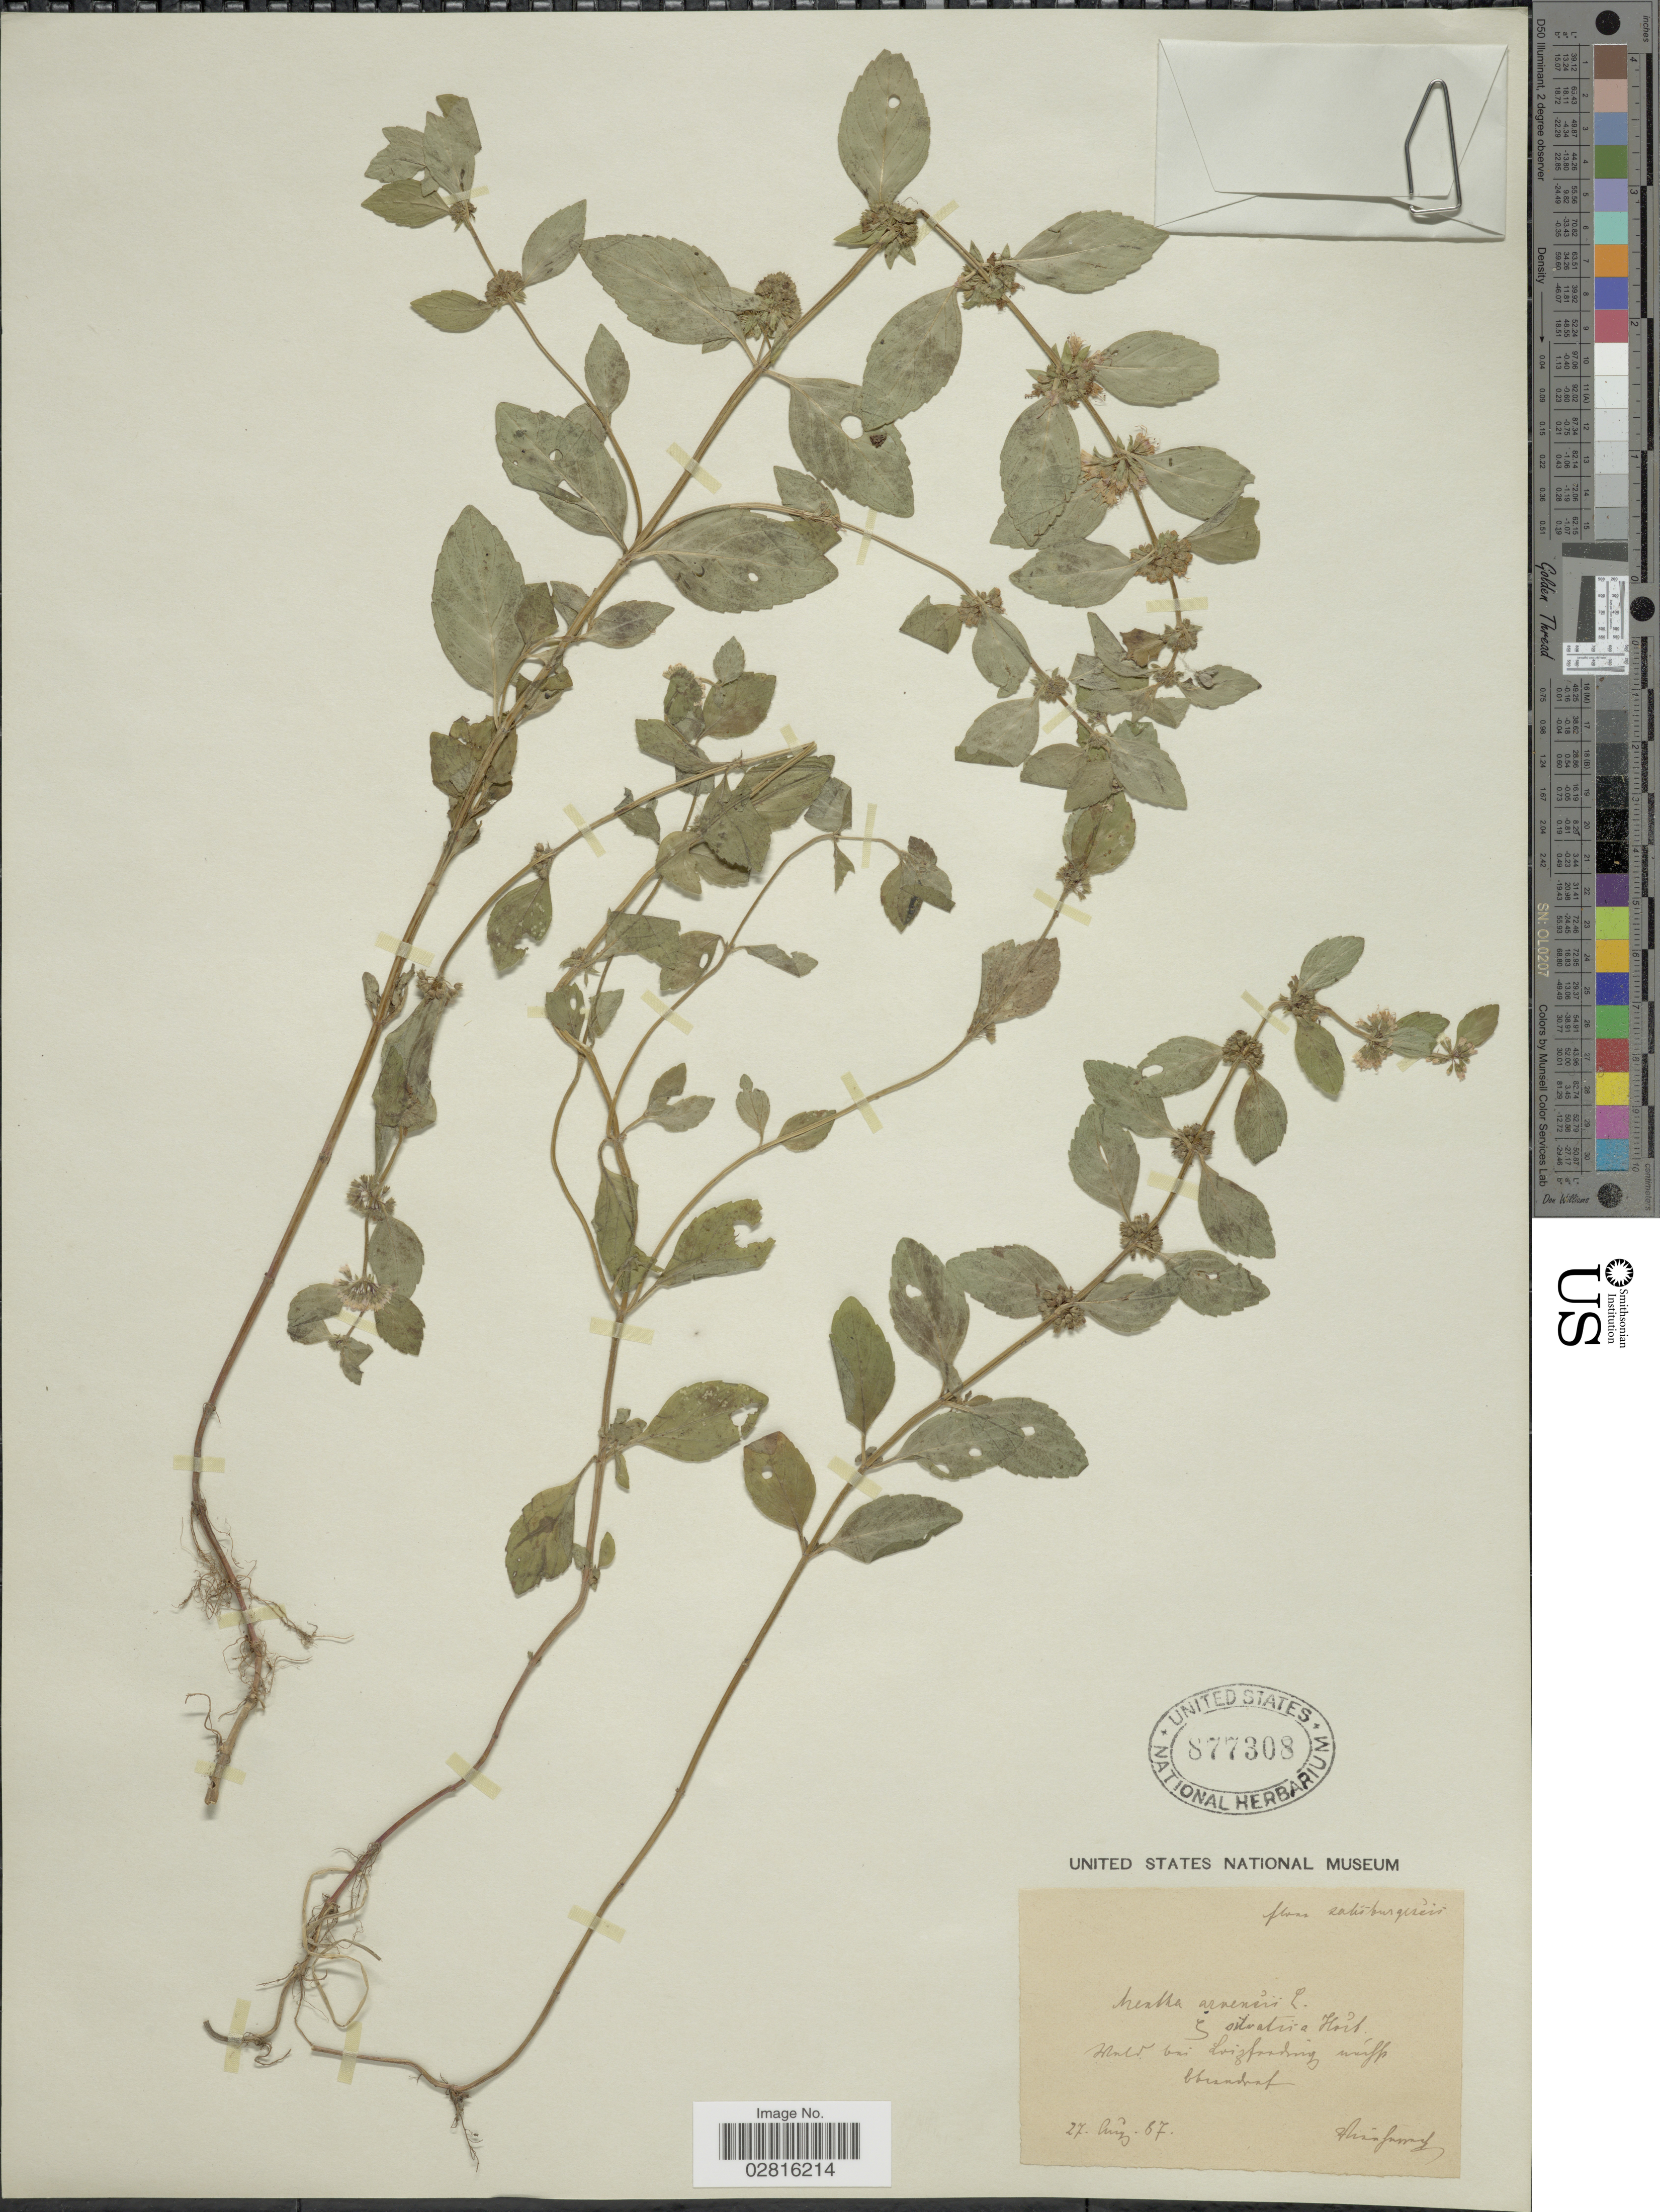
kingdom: Plantae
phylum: Tracheophyta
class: Magnoliopsida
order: Lamiales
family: Lamiaceae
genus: Mentha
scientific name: Mentha arvensis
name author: L.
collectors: F. Vierhapper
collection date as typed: Transcribed d/m/y: 27/8/87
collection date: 1887-08-27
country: Austria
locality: Flora salisburgensis. Wald bei Loipferding nächst Oberndorf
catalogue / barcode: US 877308